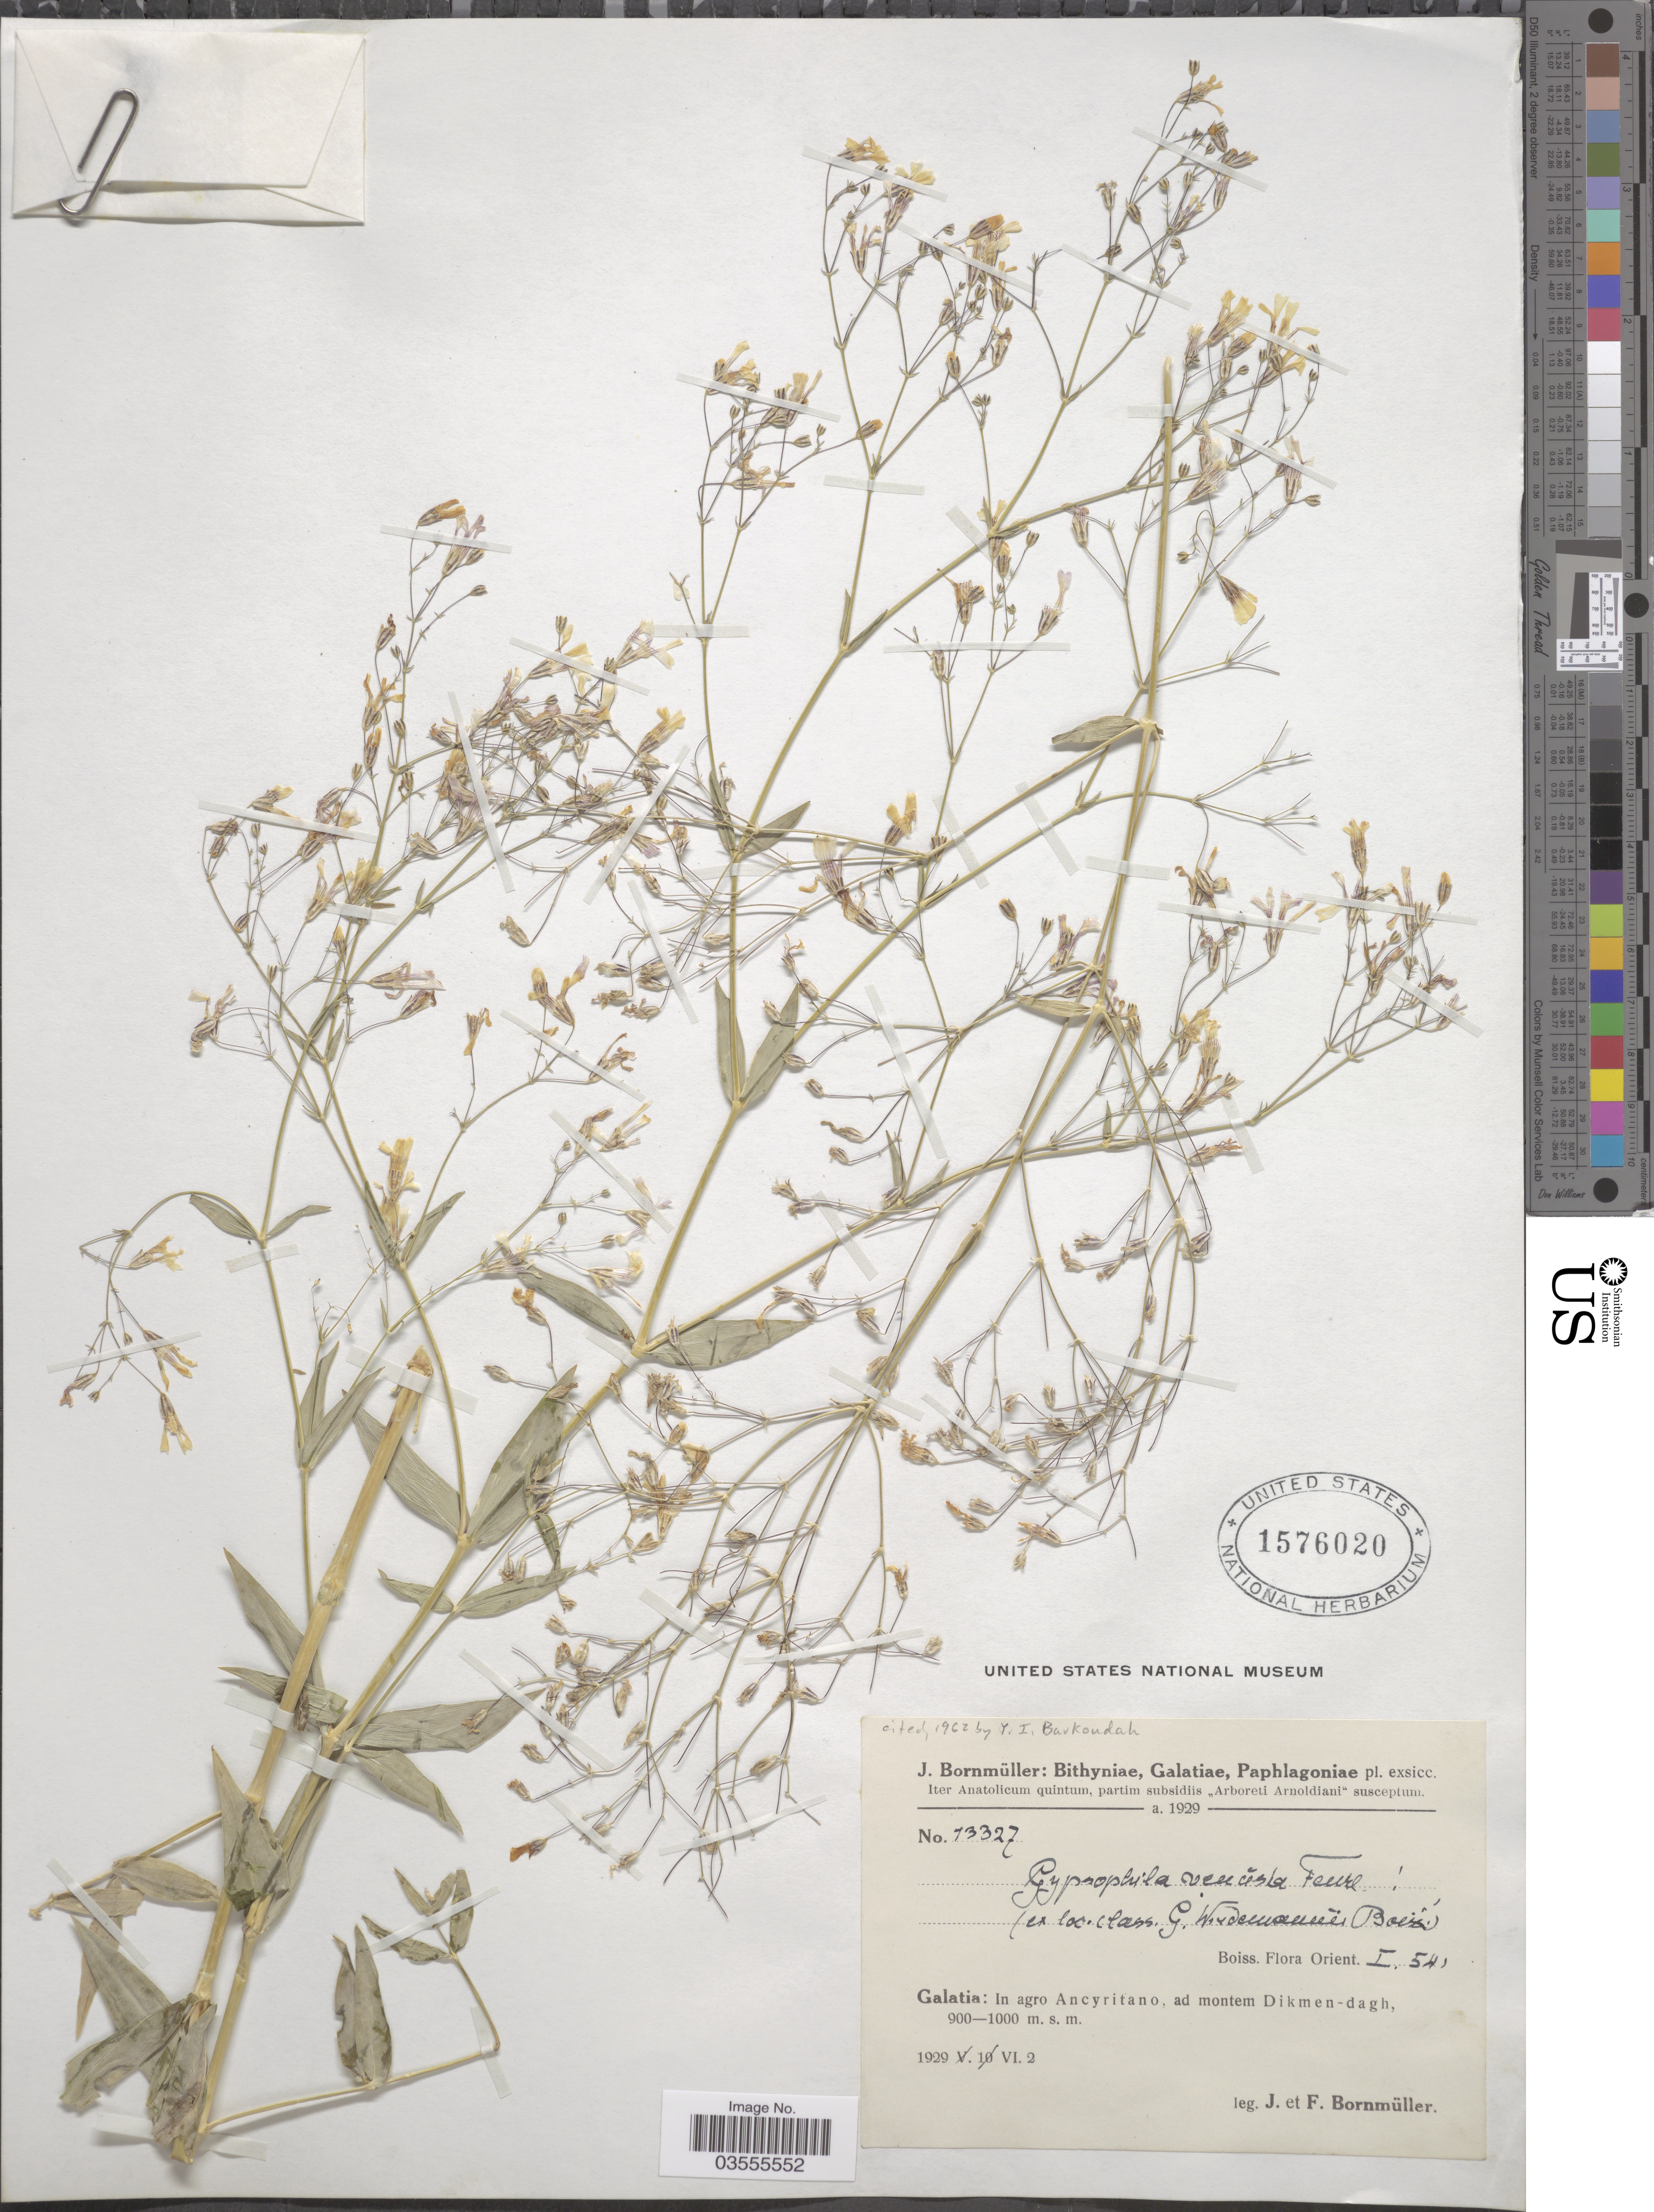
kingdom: Plantae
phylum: Tracheophyta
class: Magnoliopsida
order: Caryophyllales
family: Caryophyllaceae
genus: Gypsophila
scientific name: Gypsophila venusta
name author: Fenzl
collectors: J. Bornmüller & F. Bornmüller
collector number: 13327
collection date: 1929-06-02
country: Romania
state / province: Galati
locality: Galatia: In agro Ancyritano, ad montem Dikmen-dagh.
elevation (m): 900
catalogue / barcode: US 1576020